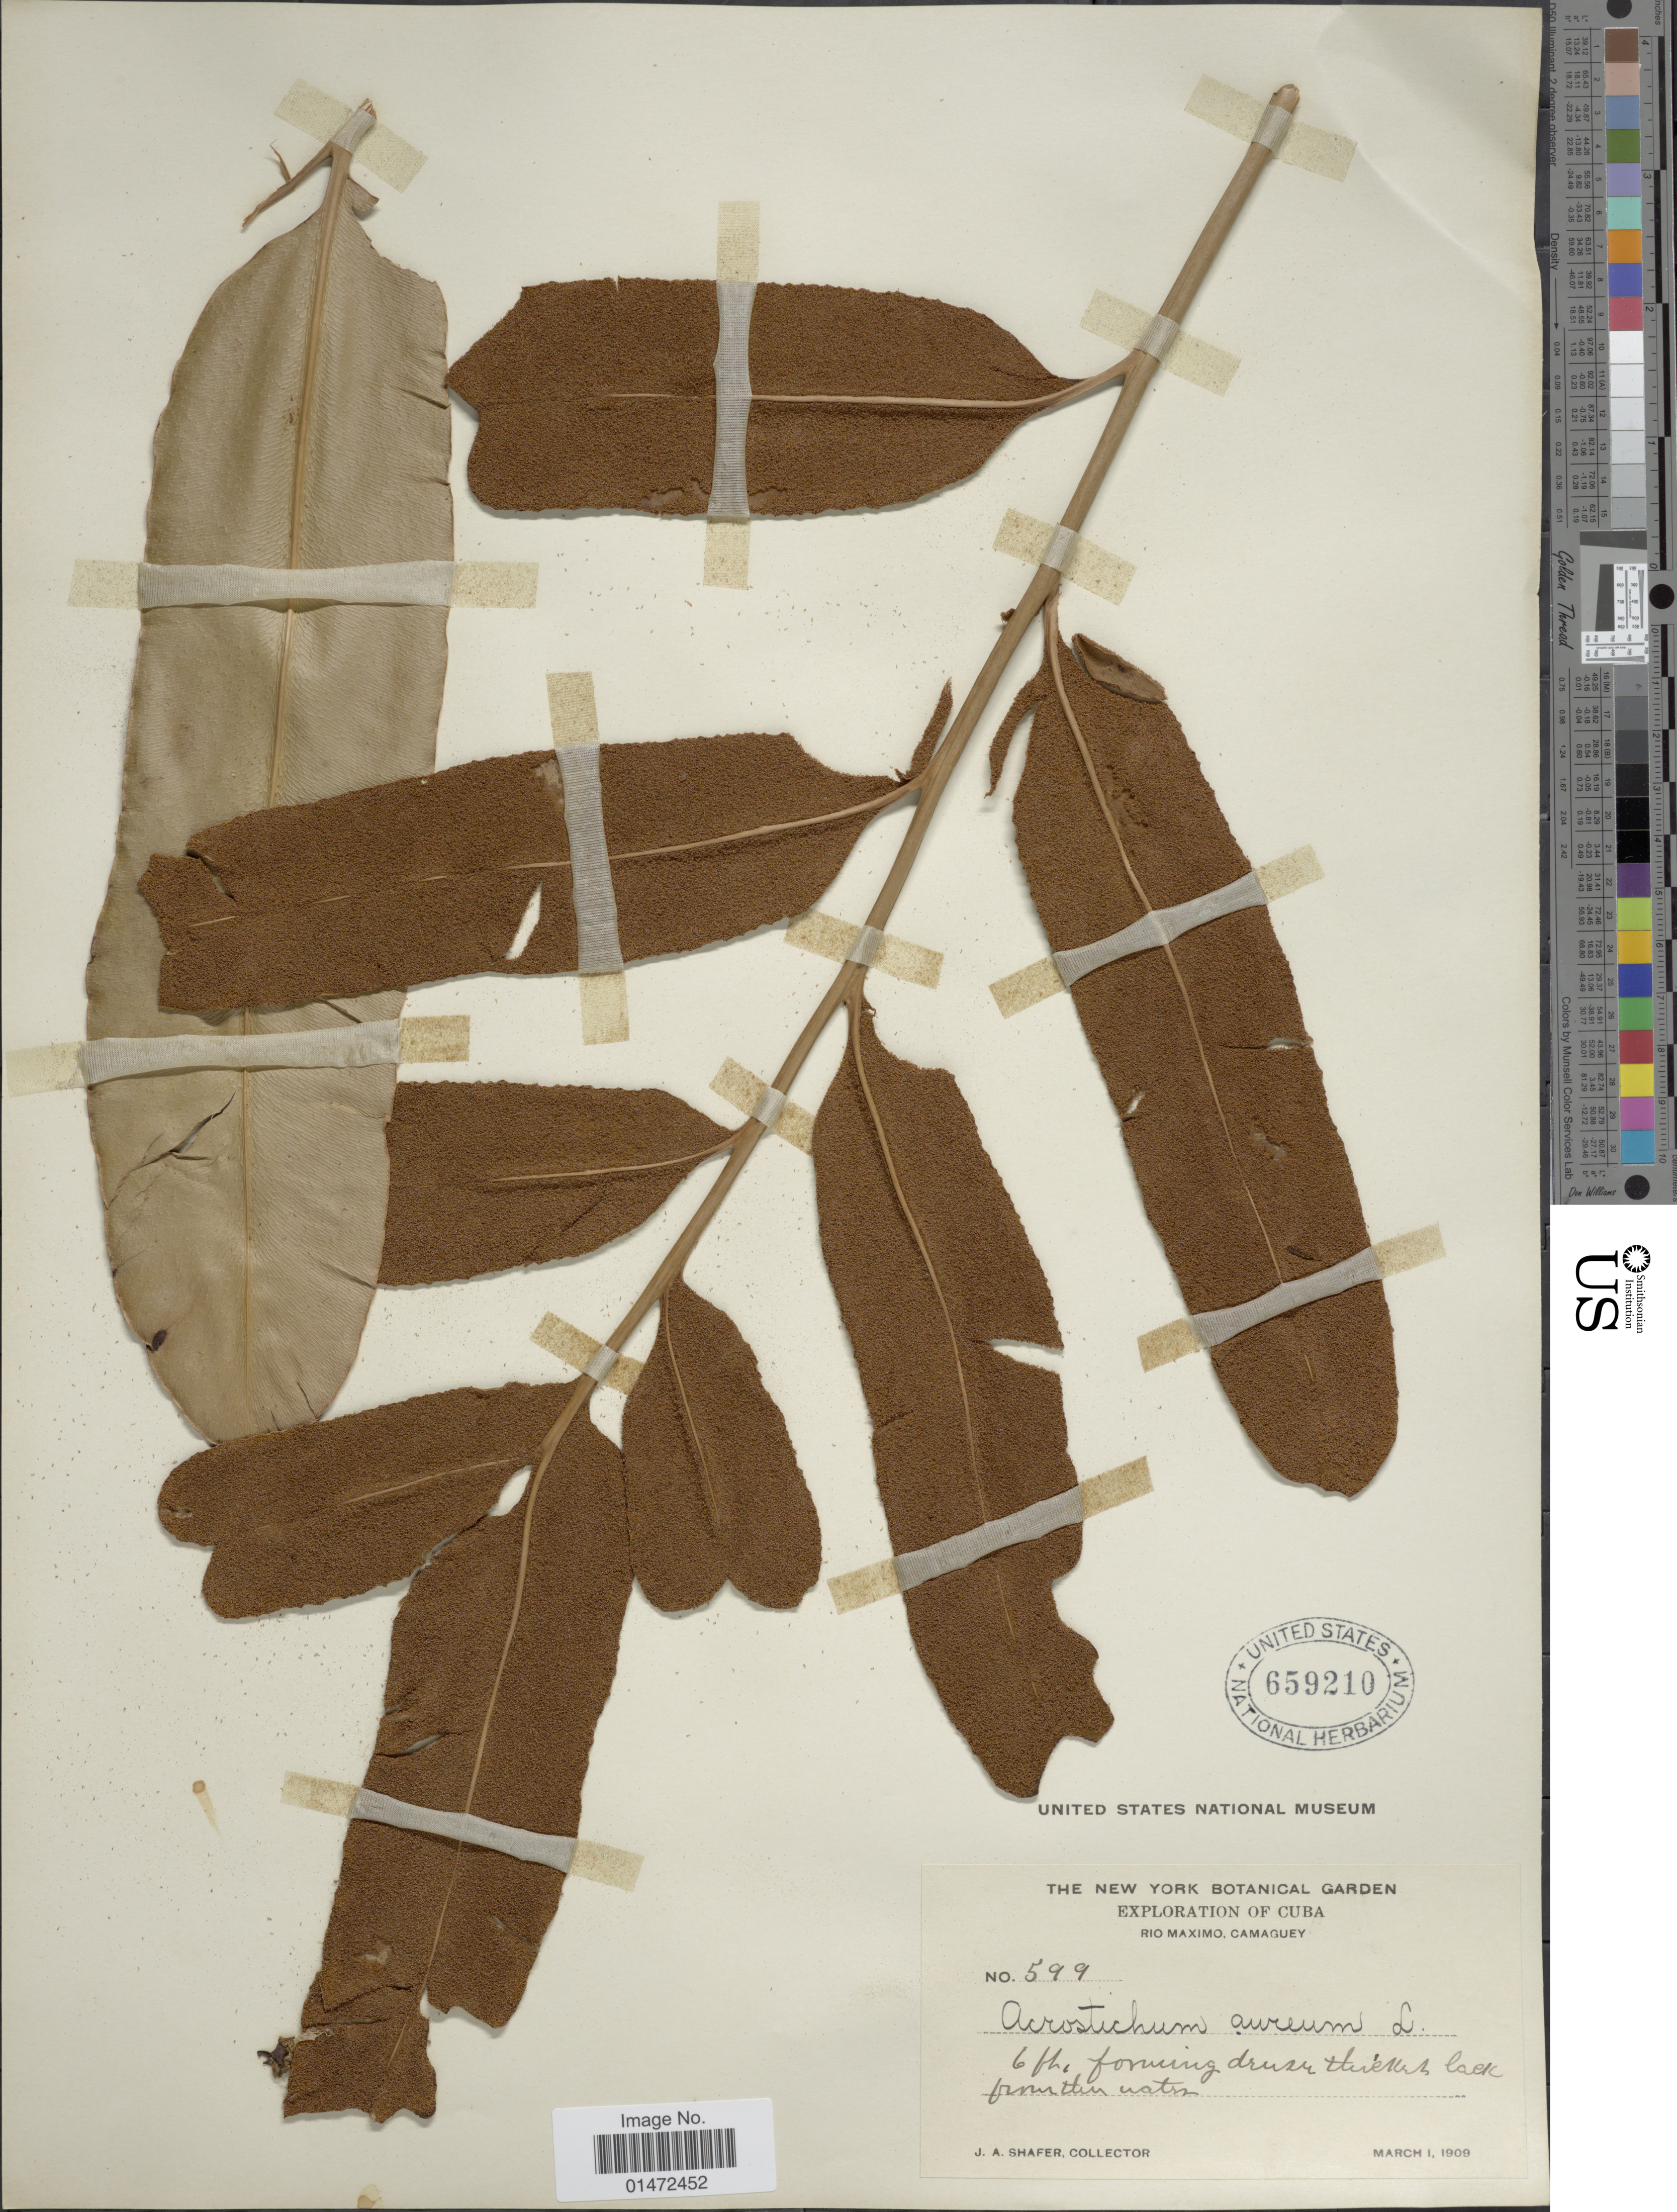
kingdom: Plantae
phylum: Tracheophyta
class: Polypodiopsida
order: Polypodiales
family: Pteridaceae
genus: Acrostichum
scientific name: Acrostichum aureum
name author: L.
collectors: J. A. Shafer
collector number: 599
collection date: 1909-03-01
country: Cuba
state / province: Camagüey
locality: Rio Maximo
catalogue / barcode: US 659210